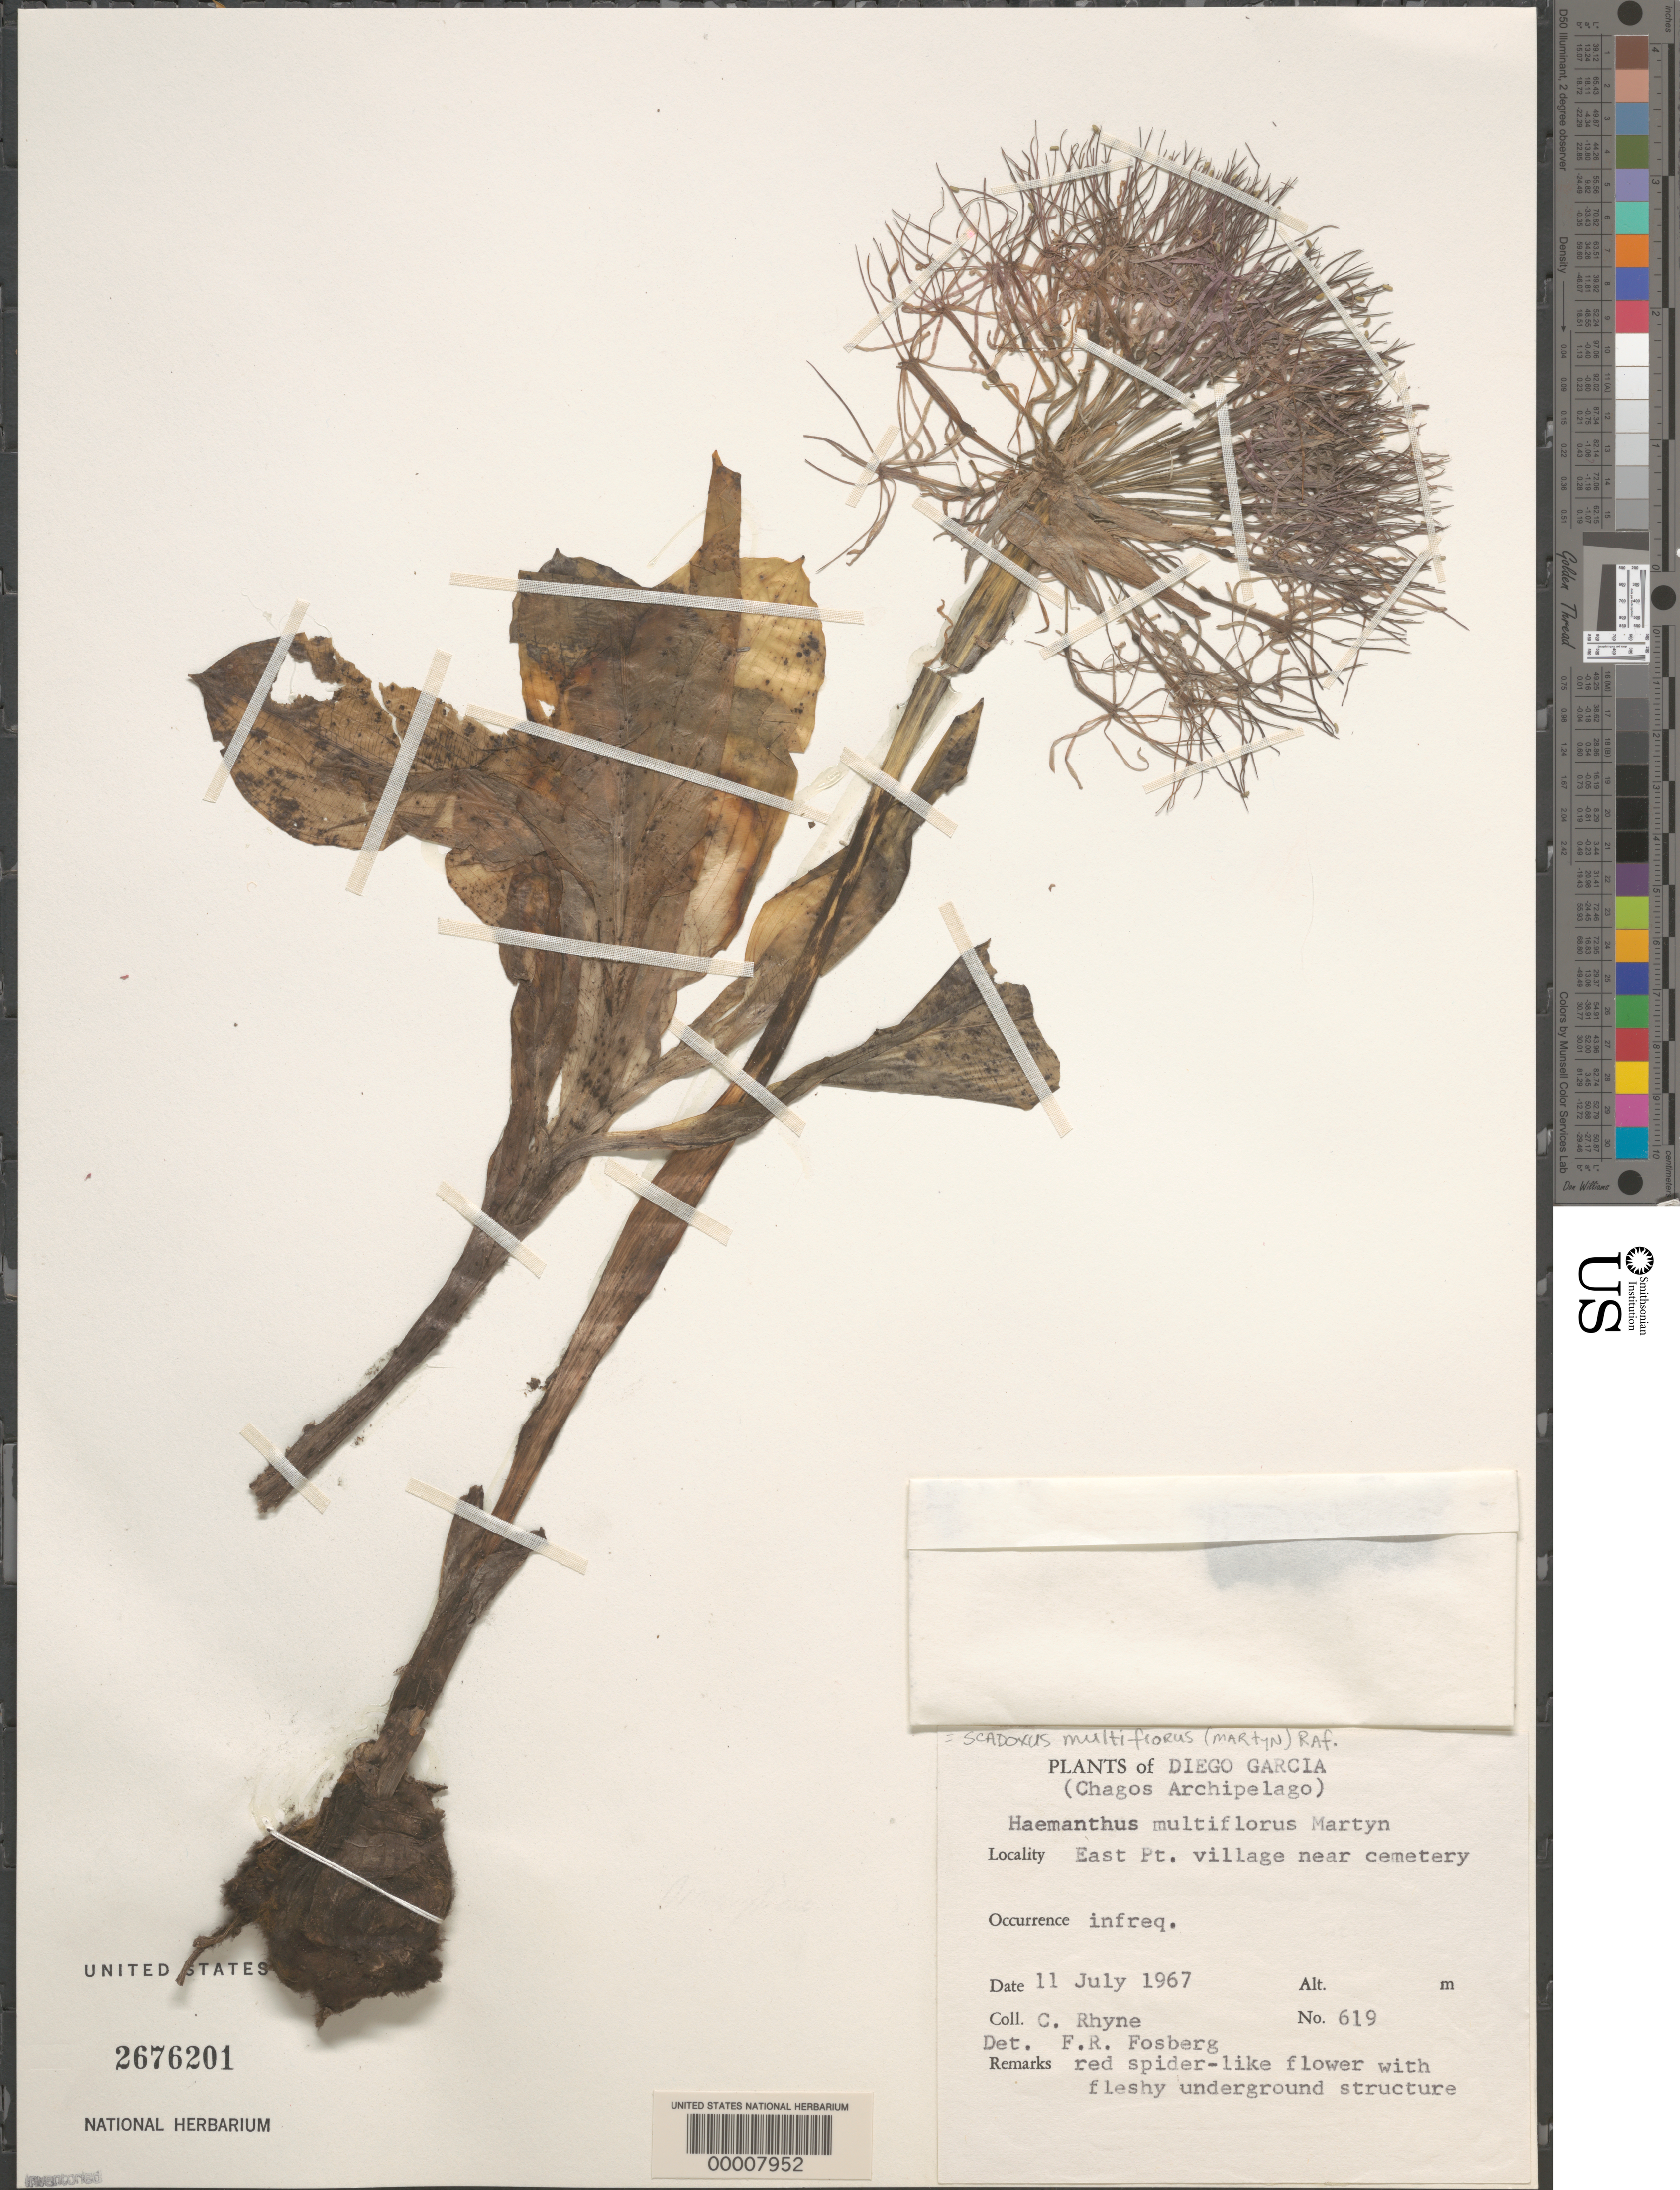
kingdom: Plantae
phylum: Tracheophyta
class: Liliopsida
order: Asparagales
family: Amaryllidaceae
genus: Scadoxus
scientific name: Scadoxus multiflorus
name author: (Martyn) Raf.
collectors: C. Rhyne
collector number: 619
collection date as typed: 11 Jul 1967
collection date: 1967-07-11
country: British Indian Ocean Territory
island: Diego Garcia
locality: East Point Village, near cemetery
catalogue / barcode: US 2676201